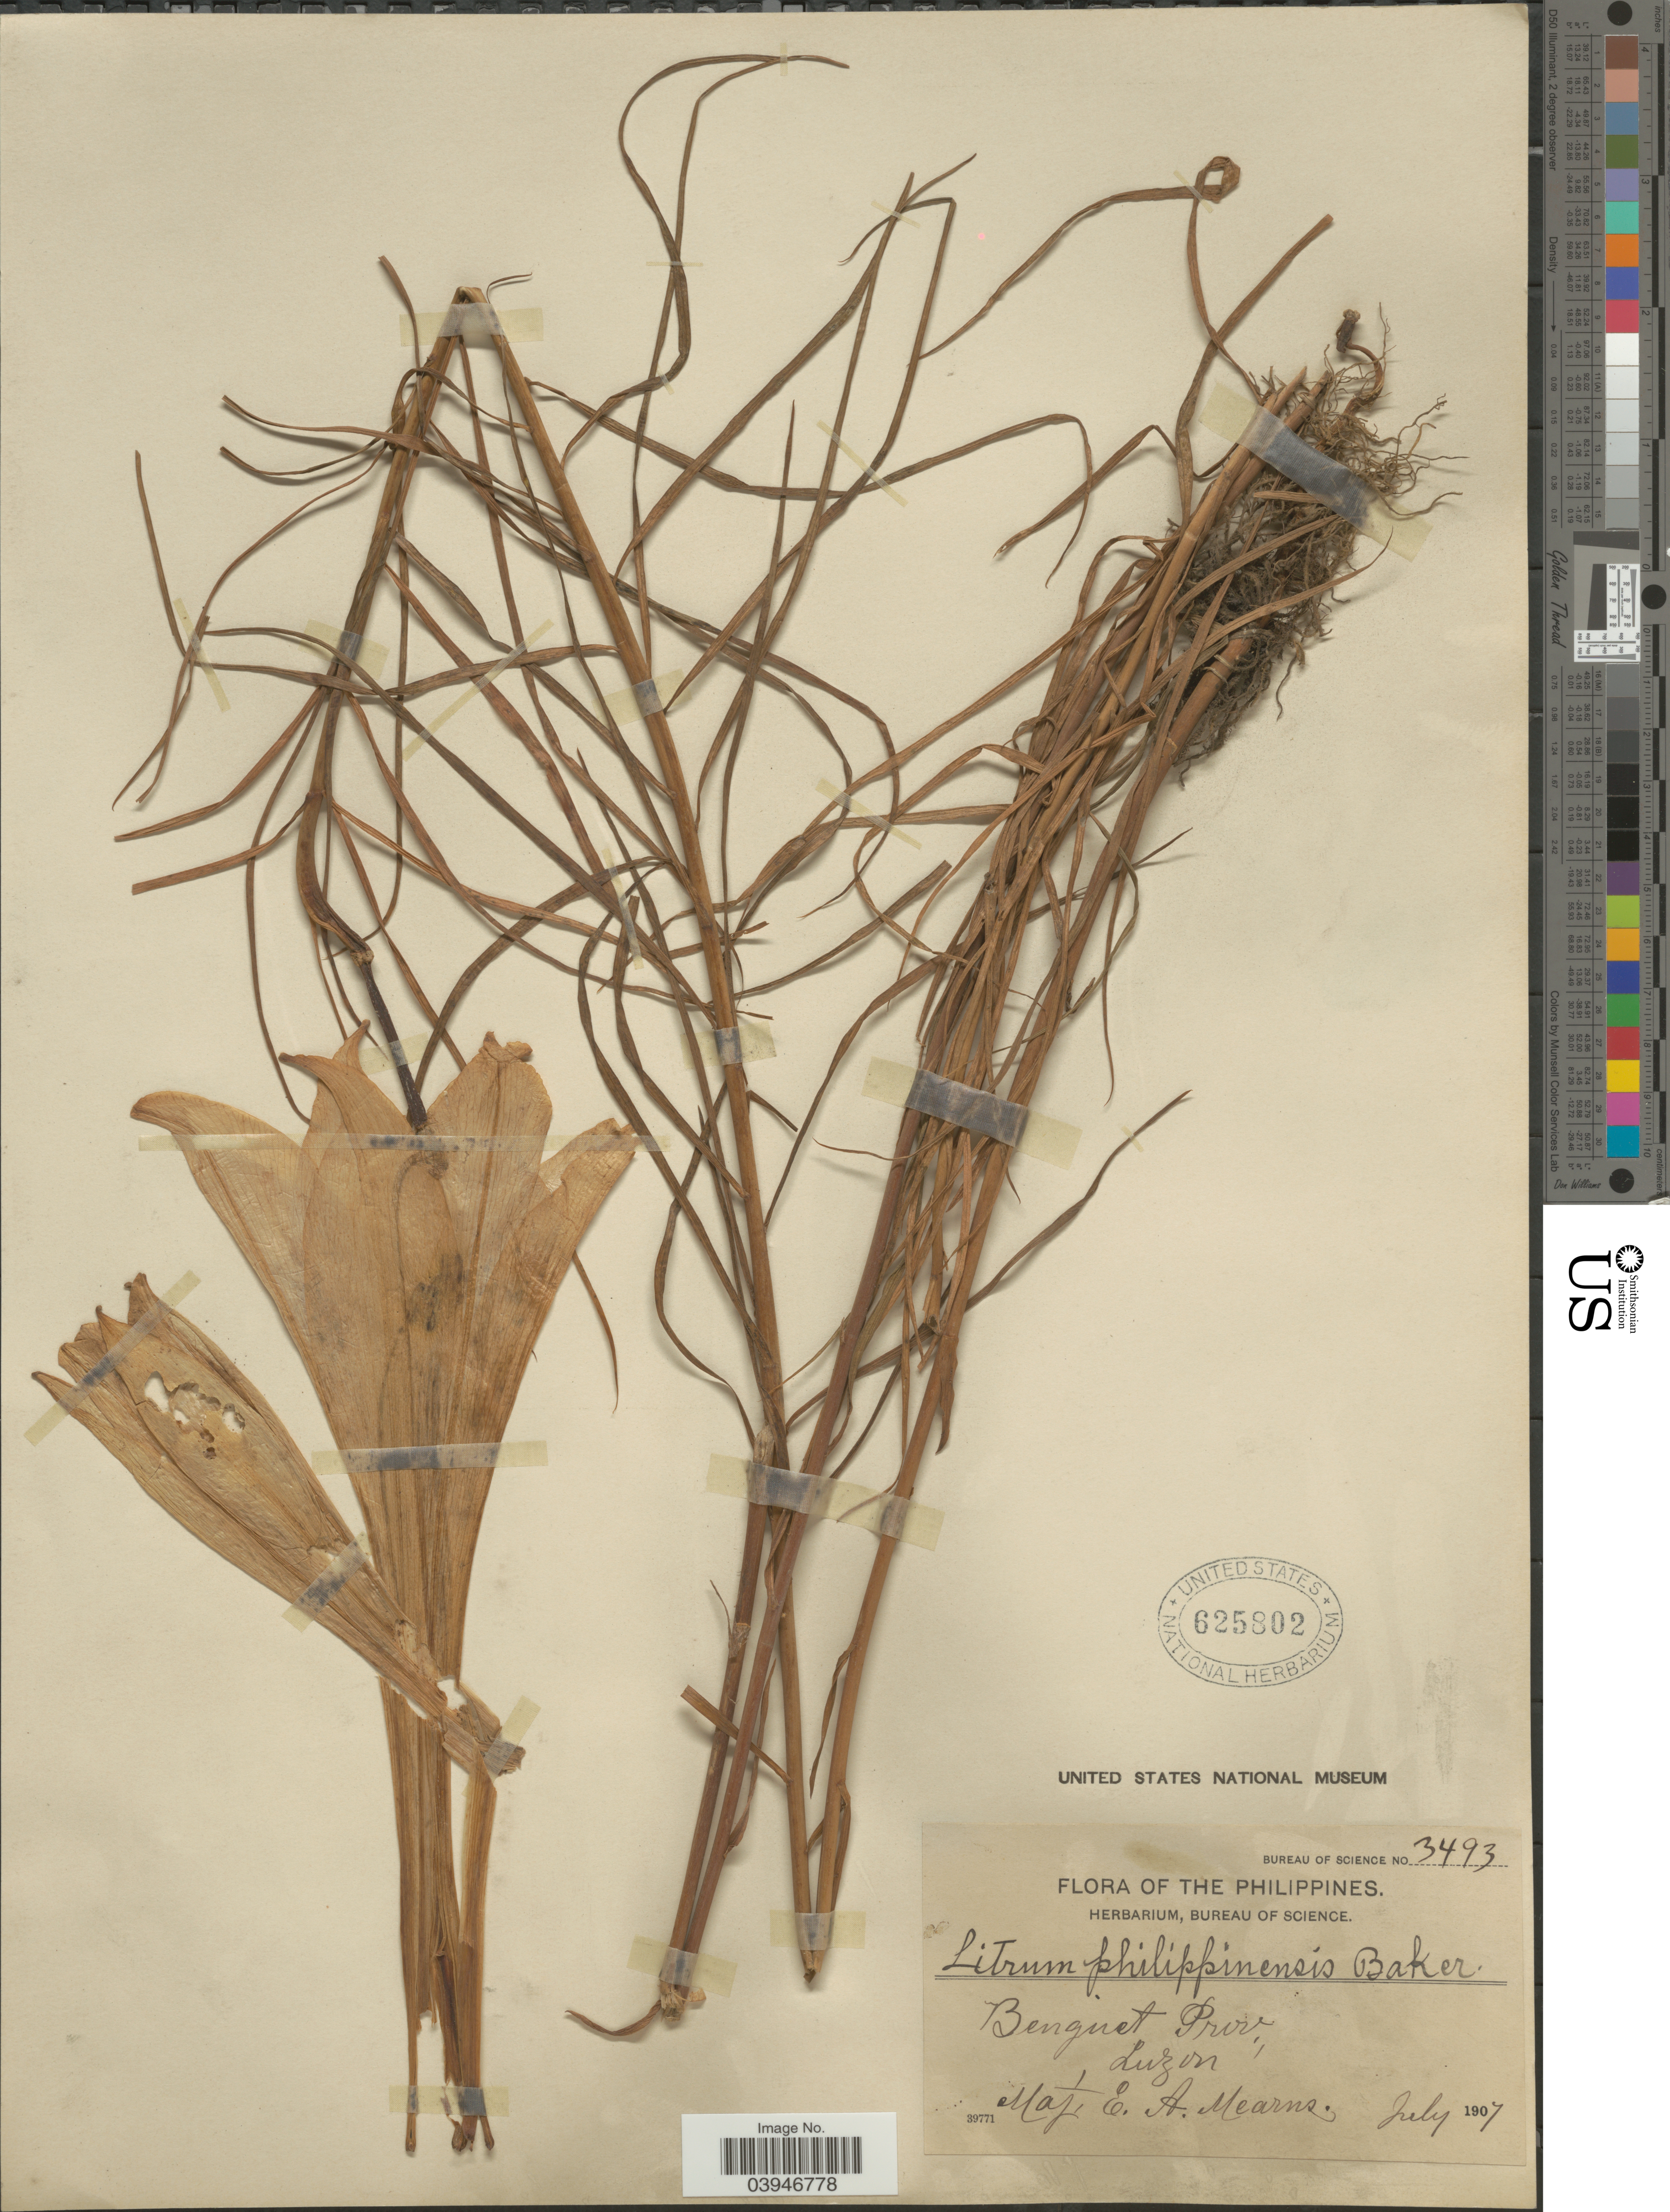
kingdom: Plantae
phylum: Tracheophyta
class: Liliopsida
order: Liliales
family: Liliaceae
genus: Lilium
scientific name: Lilium philippinense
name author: Baker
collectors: E. A. Mearns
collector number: Bureau of Science 3493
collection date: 1907-07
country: Philippines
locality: Benguet Prov., Luzon.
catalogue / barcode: US 625802